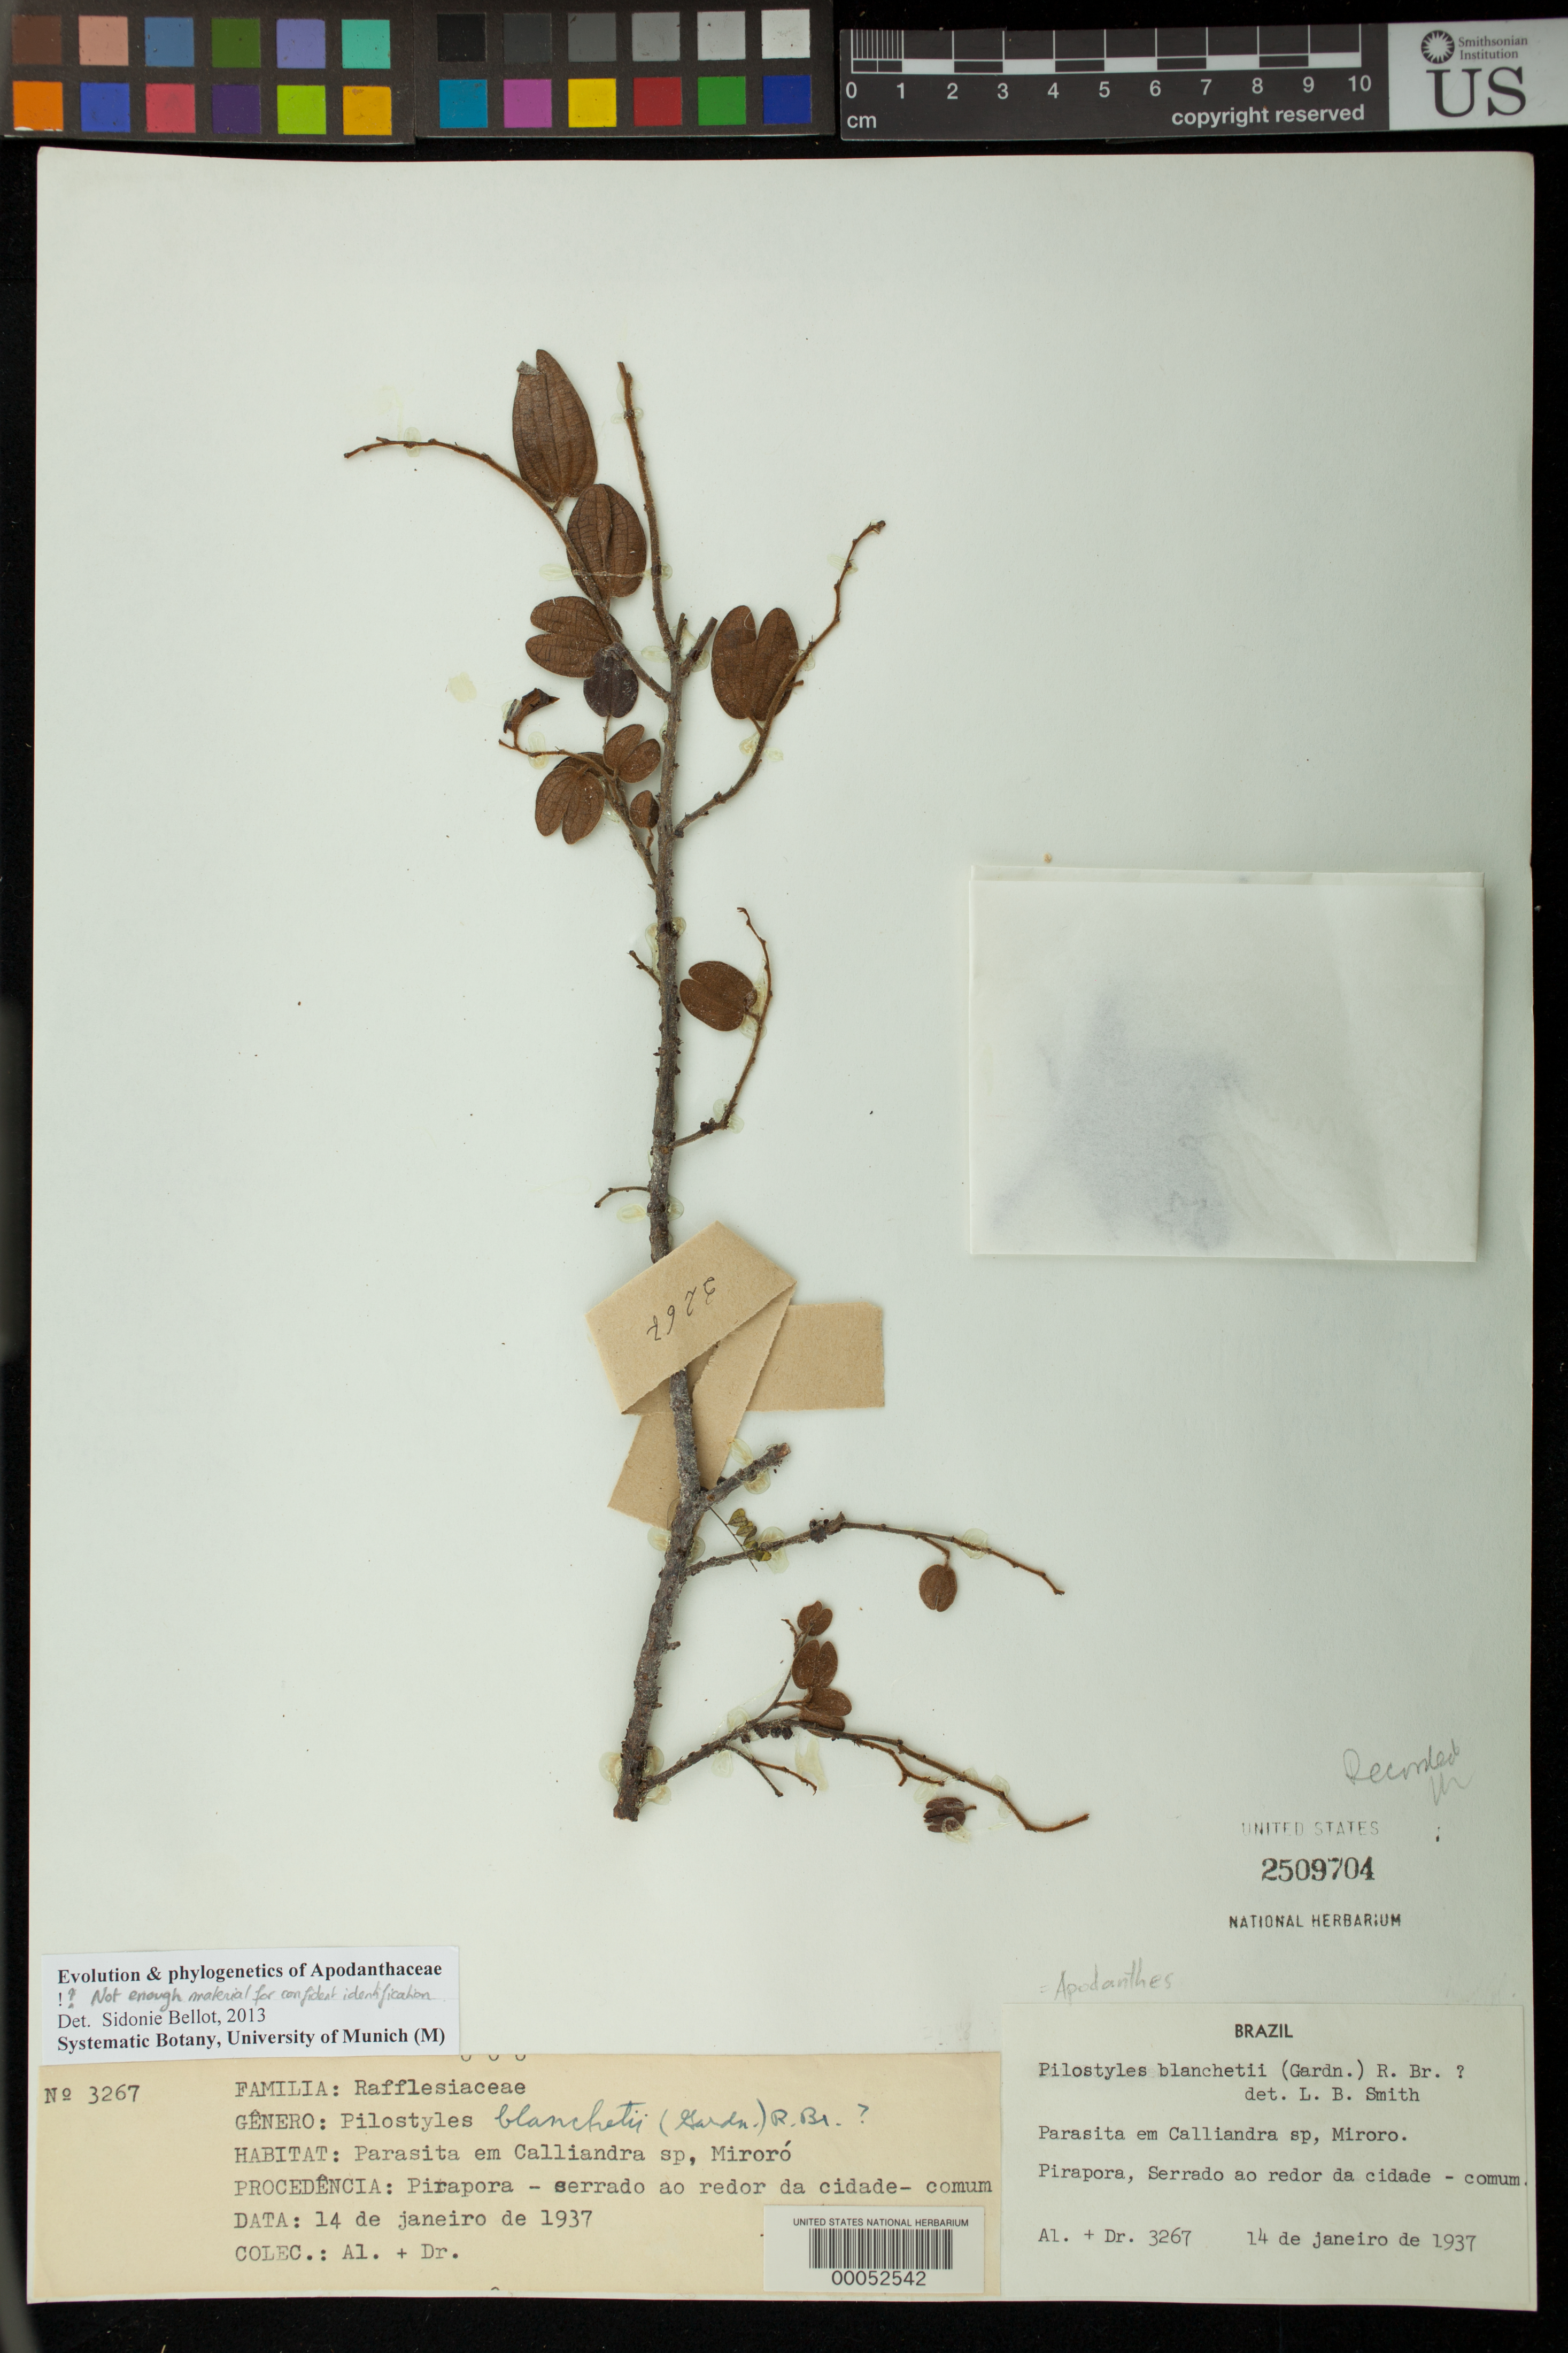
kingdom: Plantae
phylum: Tracheophyta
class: Magnoliopsida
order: Cucurbitales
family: Apodanthaceae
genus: Pilostyles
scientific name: Pilostyles blanchetii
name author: (Gardner) R. Br.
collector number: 3267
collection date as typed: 14 Jan 1937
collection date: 1937-01-14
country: Brazil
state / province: Minas Gerais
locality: Pirapora, serrado ao redor da cidade--comum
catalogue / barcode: US 2509704